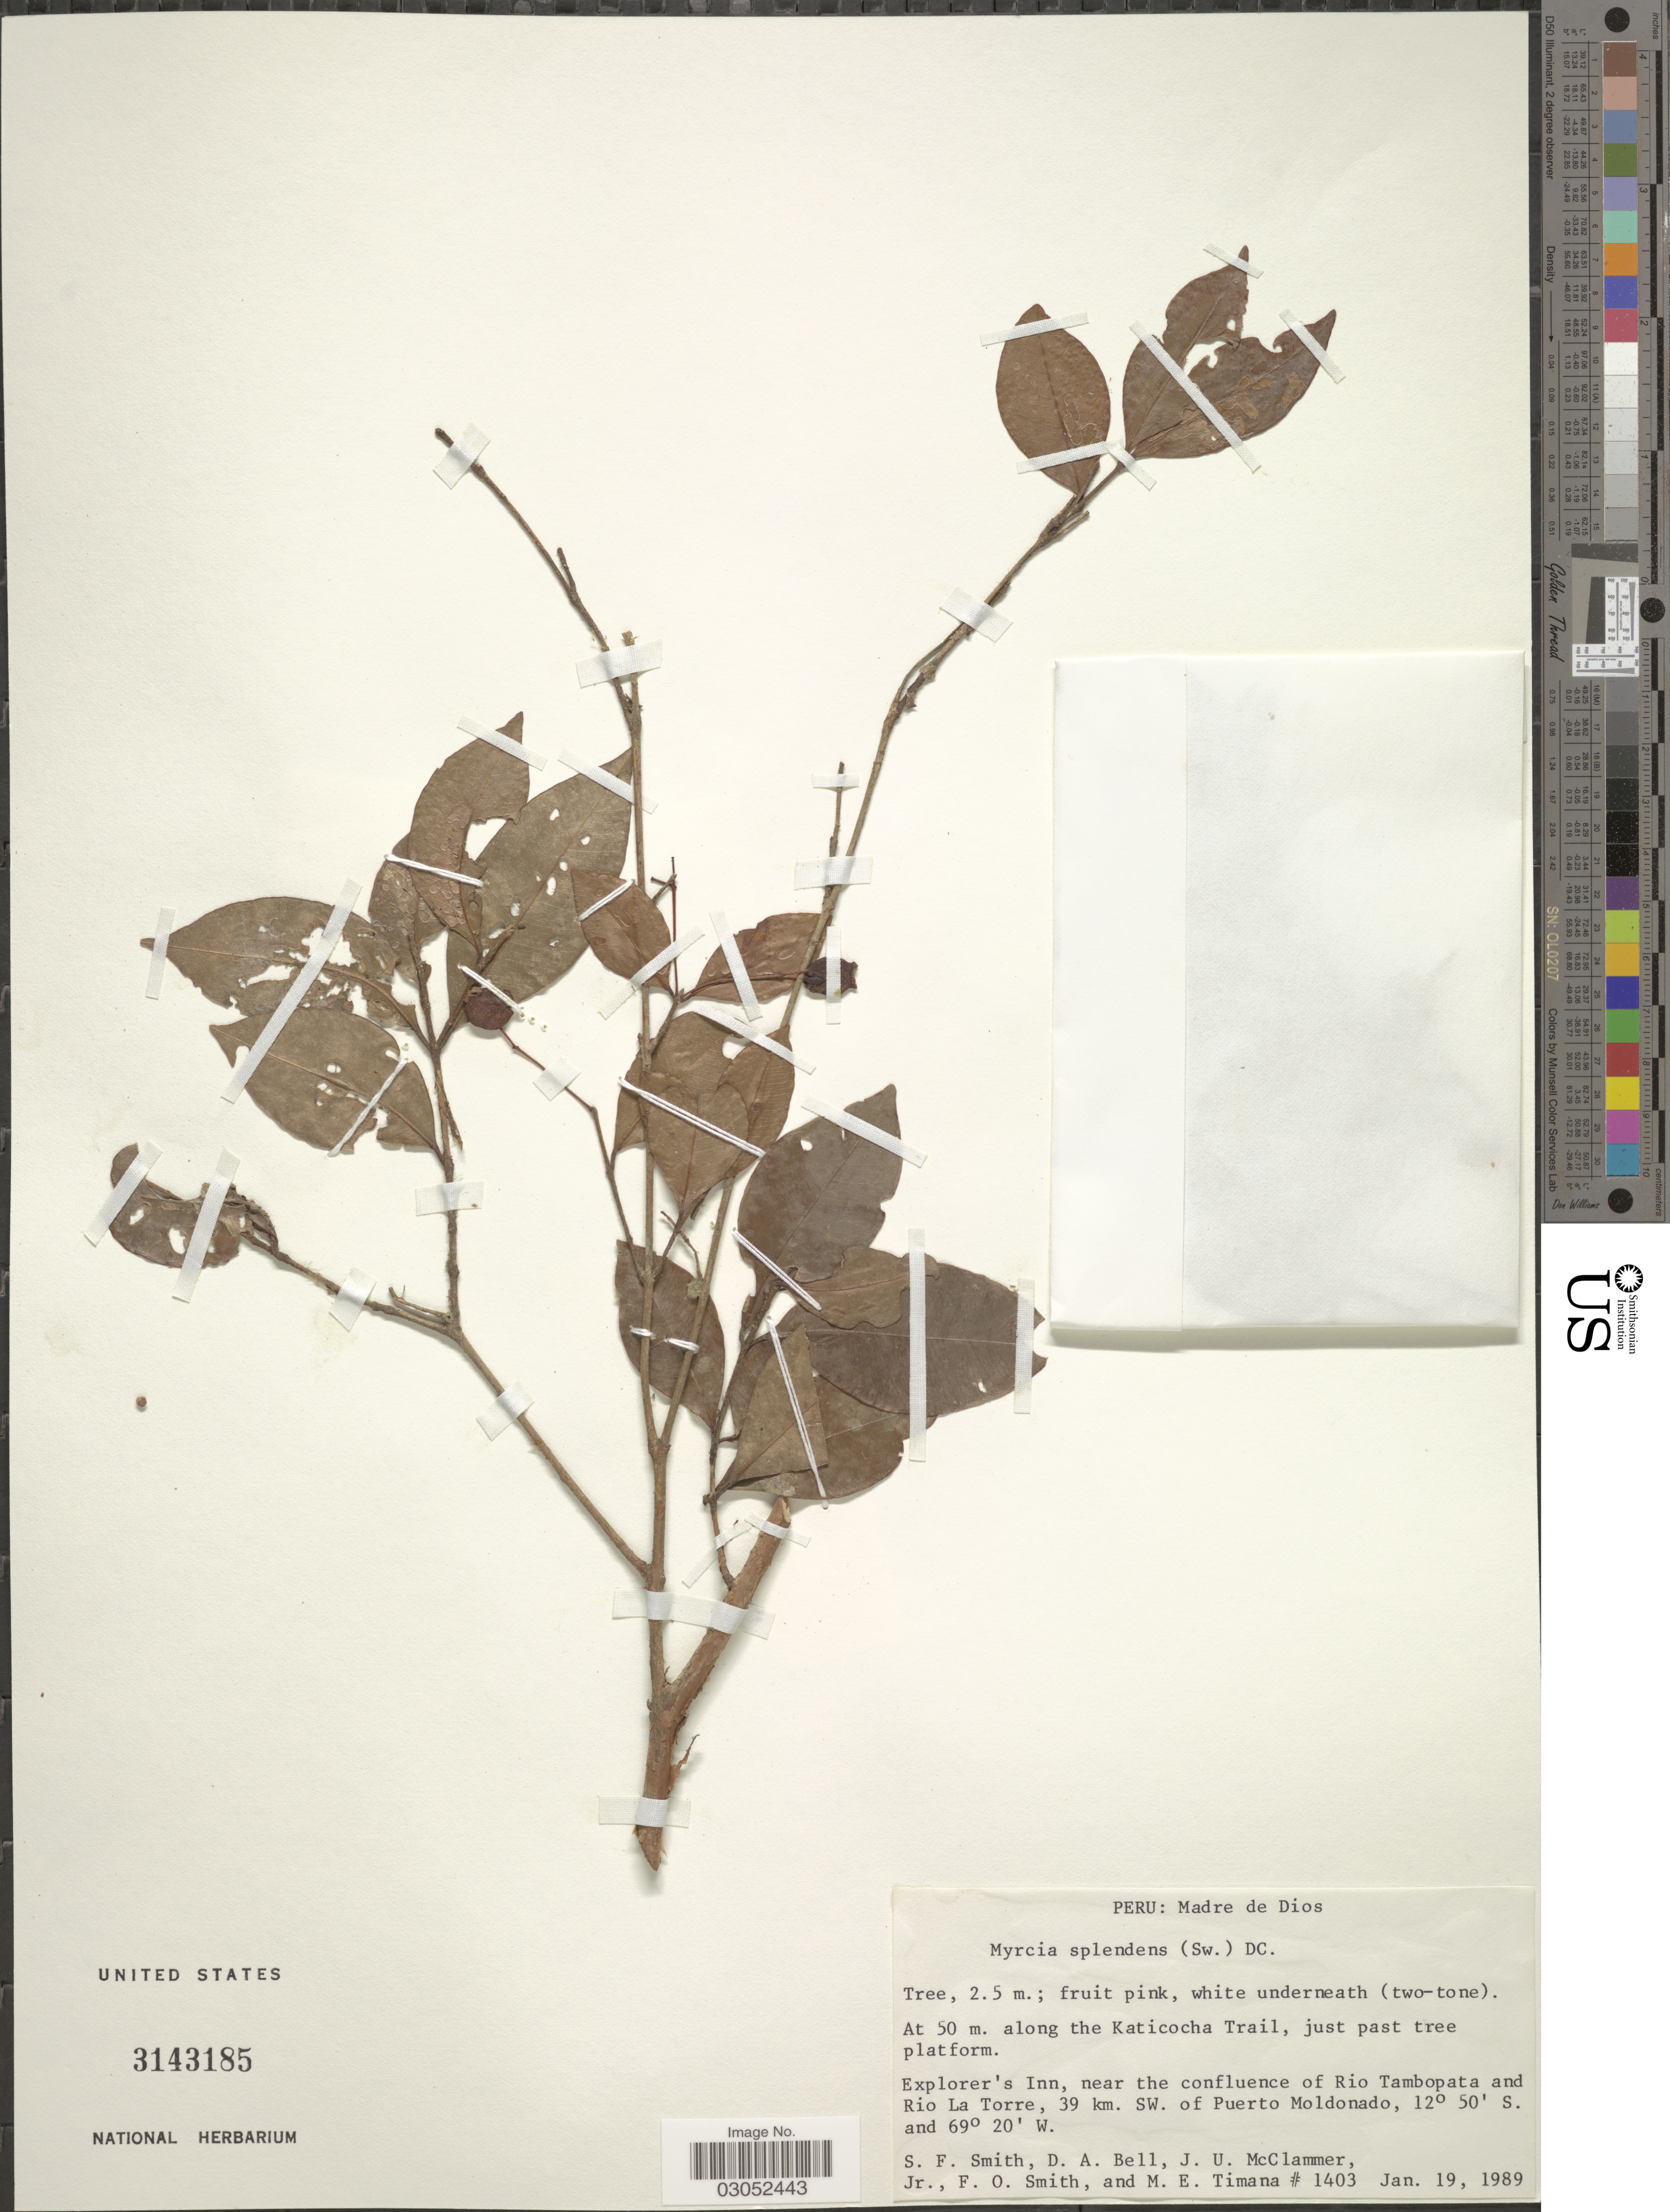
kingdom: Plantae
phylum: Tracheophyta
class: Magnoliopsida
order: Myrtales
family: Myrtaceae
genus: Myrcia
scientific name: Myrcia splendens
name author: (Sw.) DC.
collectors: S.F. Smith, D. A. Bell, J. McClammer Jr. & F. Smith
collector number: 1403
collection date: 1989-01-19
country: Peru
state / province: Madre de Dios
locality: Along the Katicocha Trail, just past tree platform. Explorer's Inn, near the confluence of Rio Tambopata and Rio La Torre, 39 km. SW. of Puerto Moldonado.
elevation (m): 50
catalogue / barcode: US 3143185